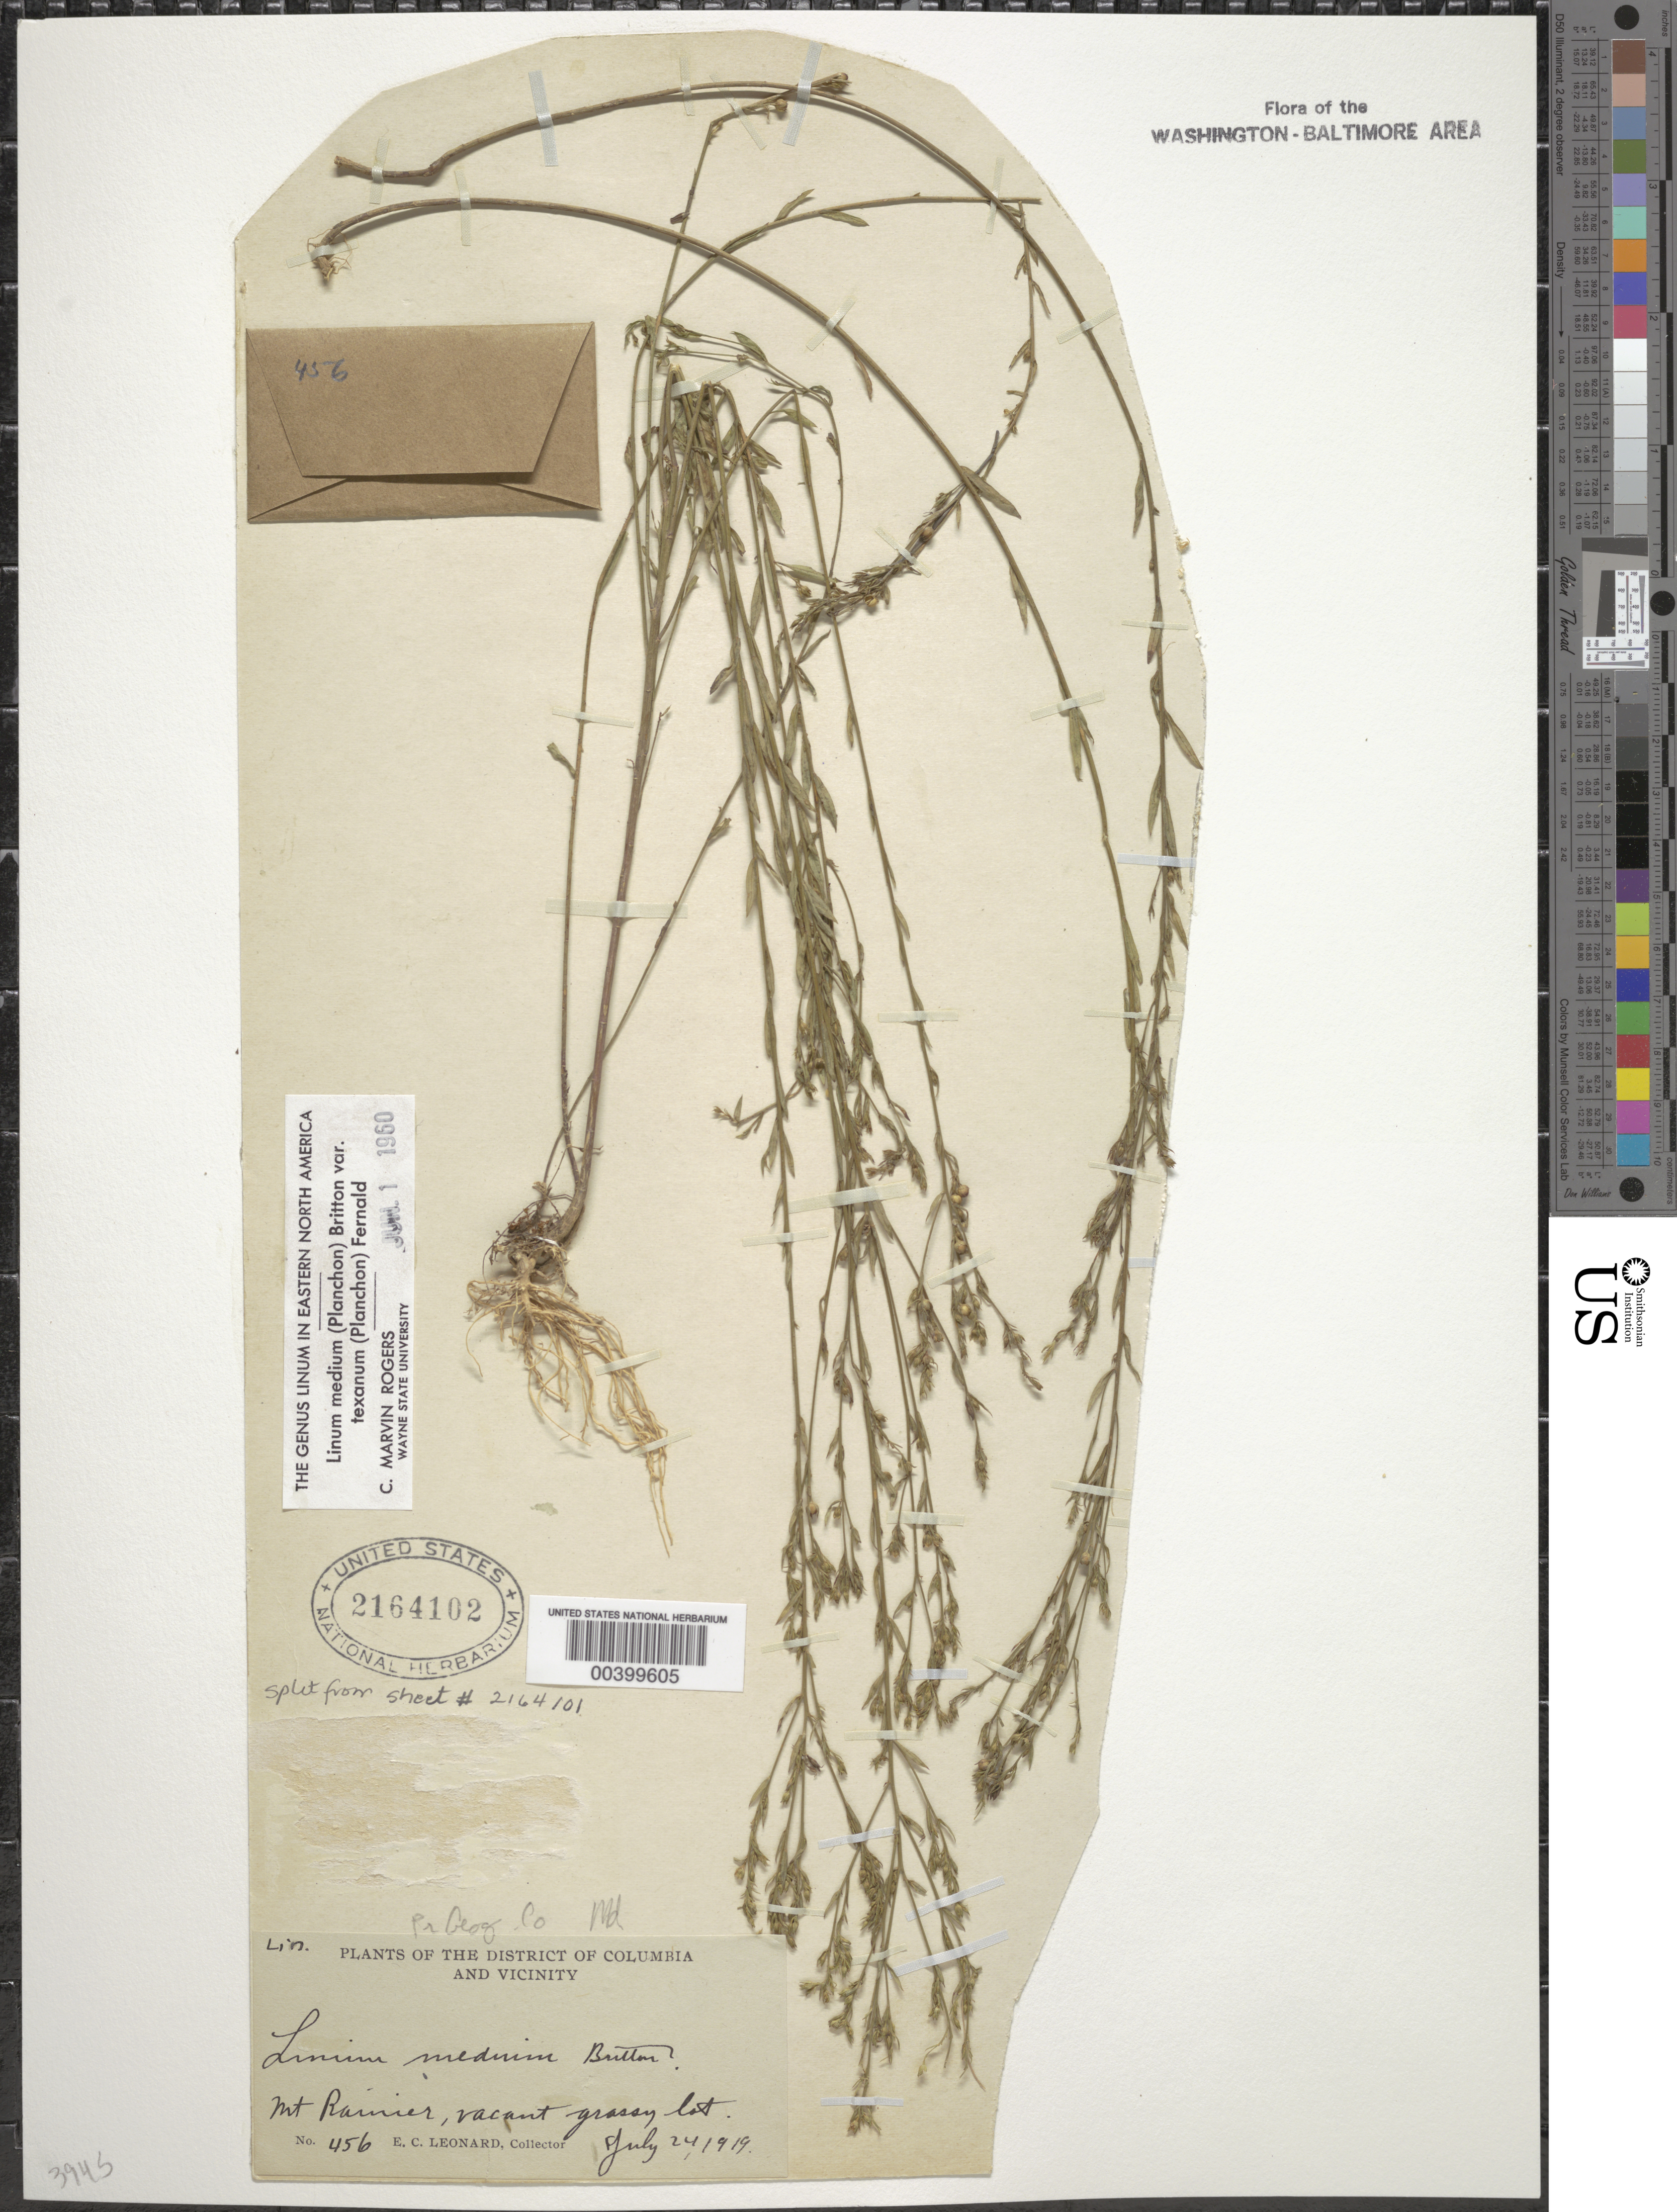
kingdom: Plantae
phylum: Tracheophyta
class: Magnoliopsida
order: Malpighiales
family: Linaceae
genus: Linum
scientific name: Linum medium var. texanum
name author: (Planch.) Fernald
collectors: E. C. Leonard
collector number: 456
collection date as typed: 24 Jul 1919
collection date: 1919-07-24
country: United States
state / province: Maryland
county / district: Prince George's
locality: Mount Rainier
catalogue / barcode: US 2164102